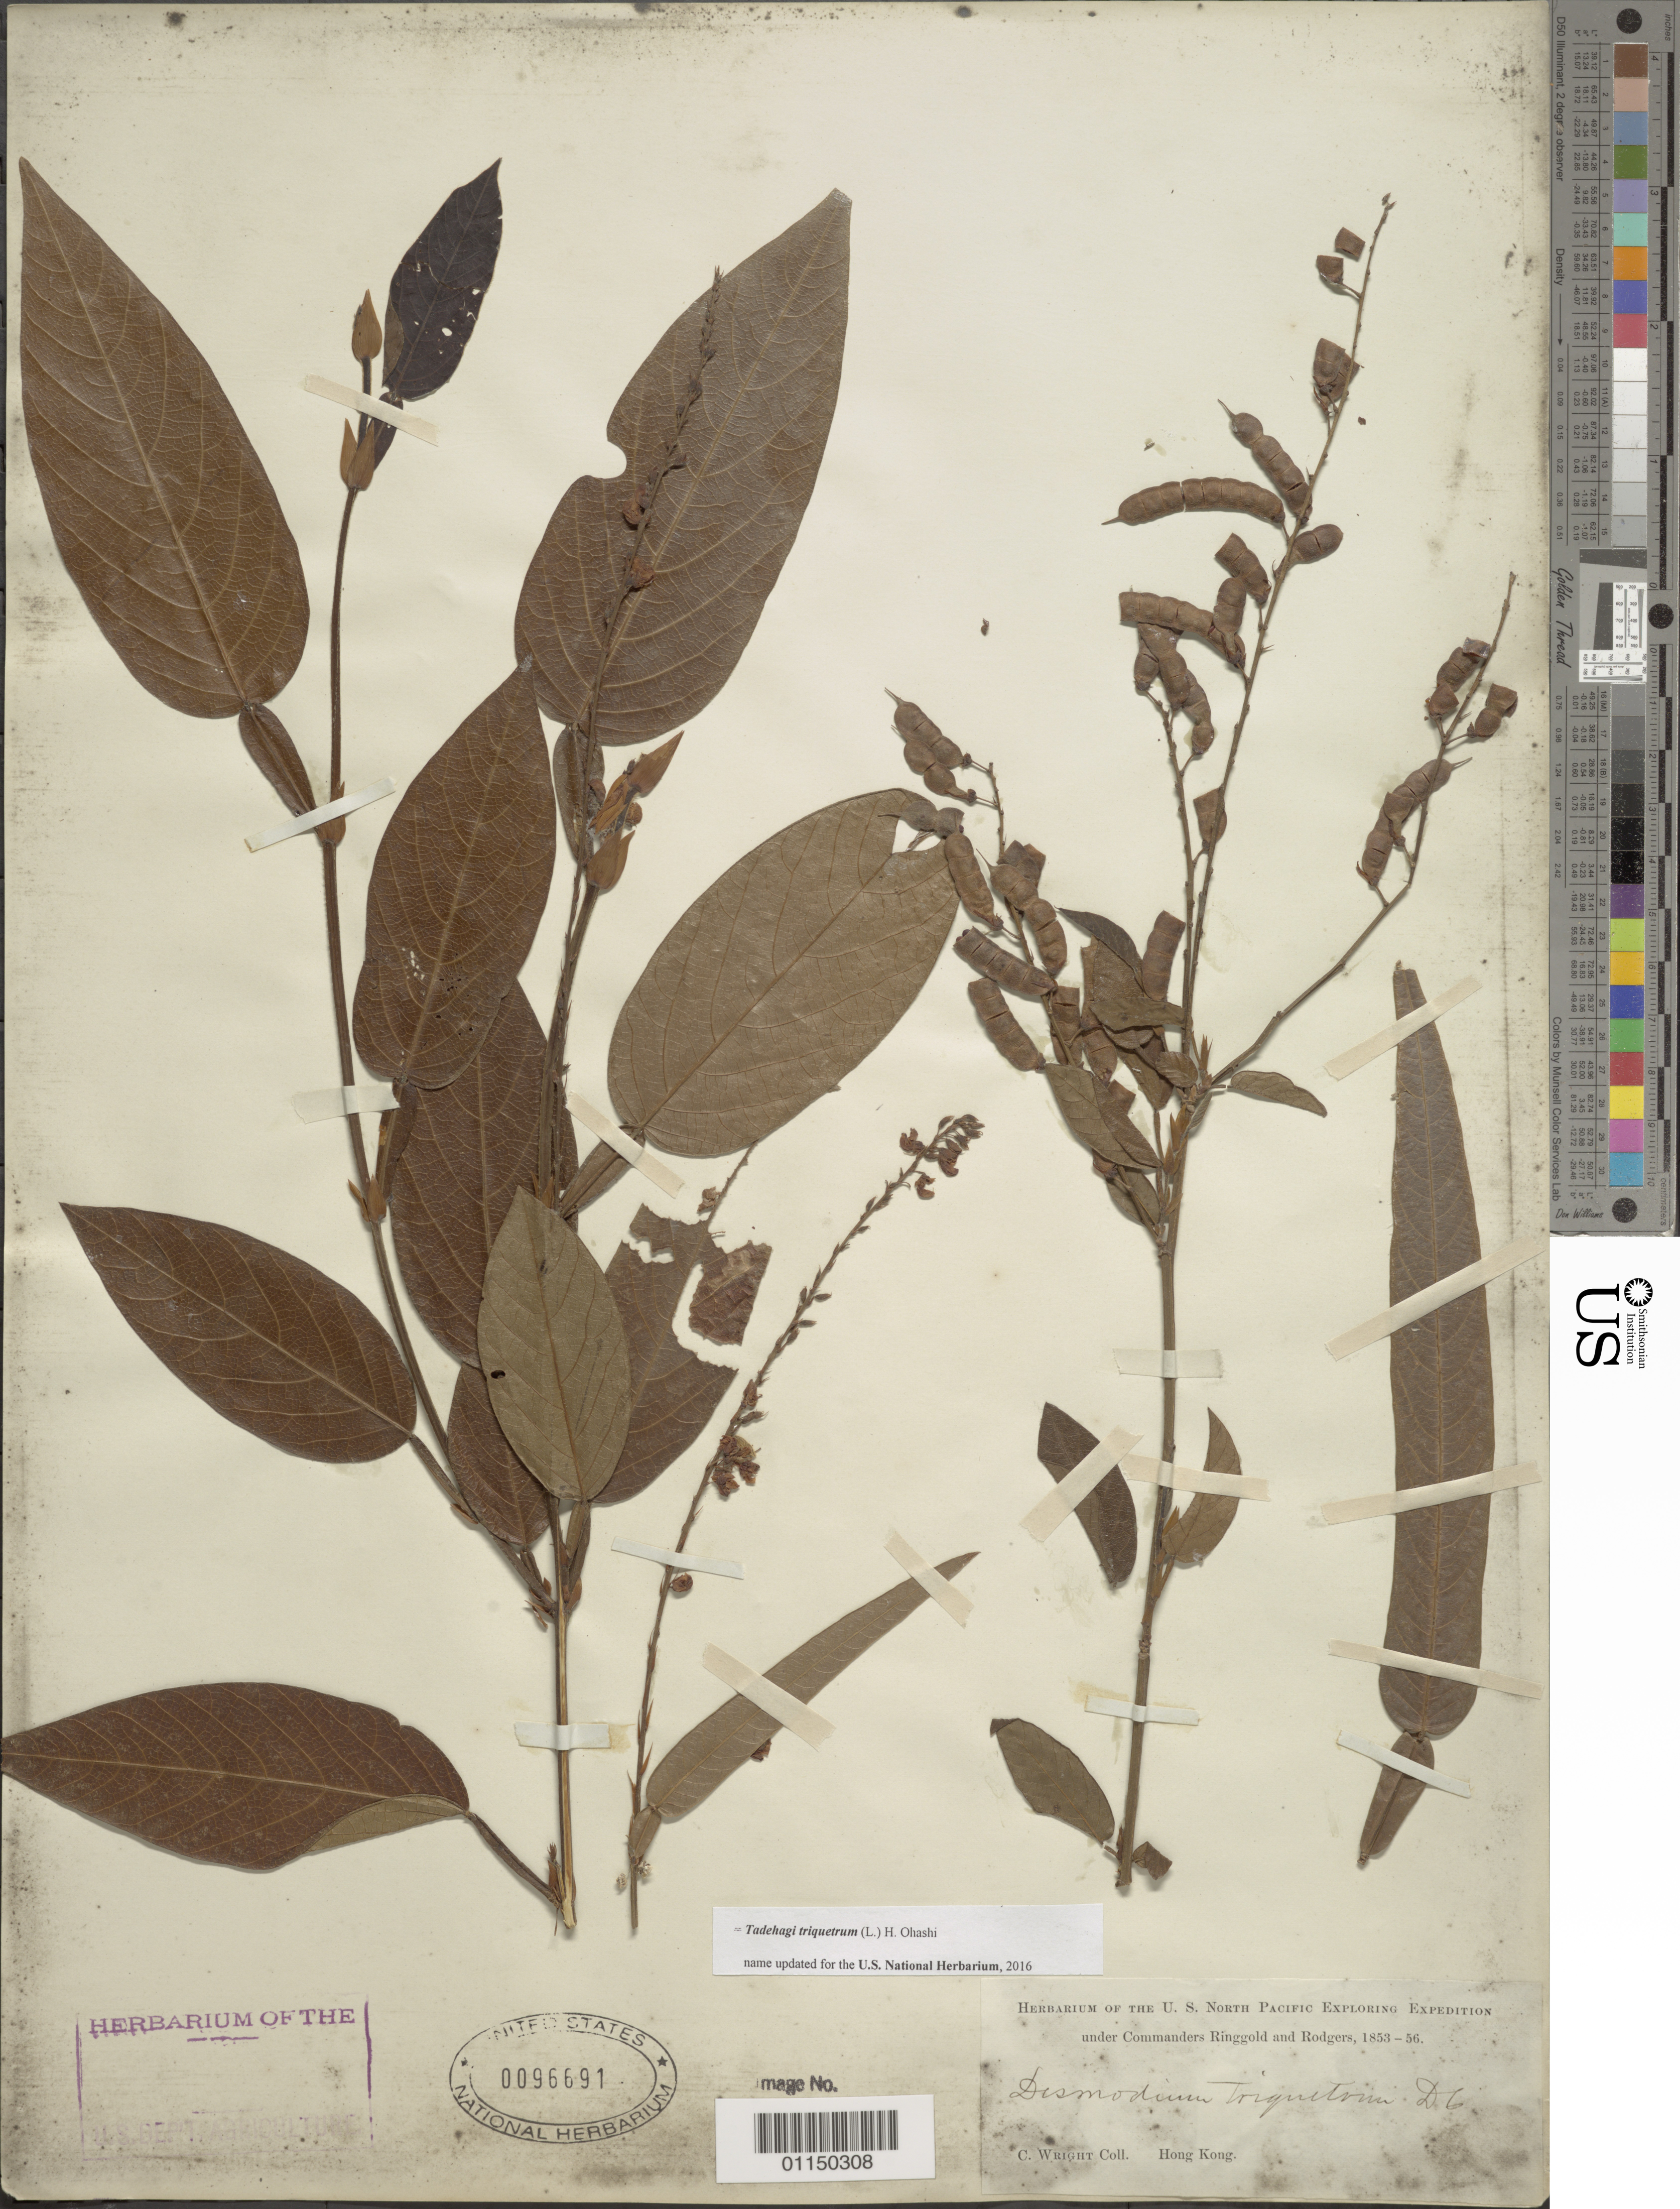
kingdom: Plantae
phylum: Tracheophyta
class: Magnoliopsida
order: Fabales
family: Fabaceae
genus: Tadehagi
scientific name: Tadehagi triquetrum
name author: (L.) H. Ohashi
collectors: C. Wright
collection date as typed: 1853 to -- -- 1856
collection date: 1853/1856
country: China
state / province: Hong Kong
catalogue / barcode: US 96691